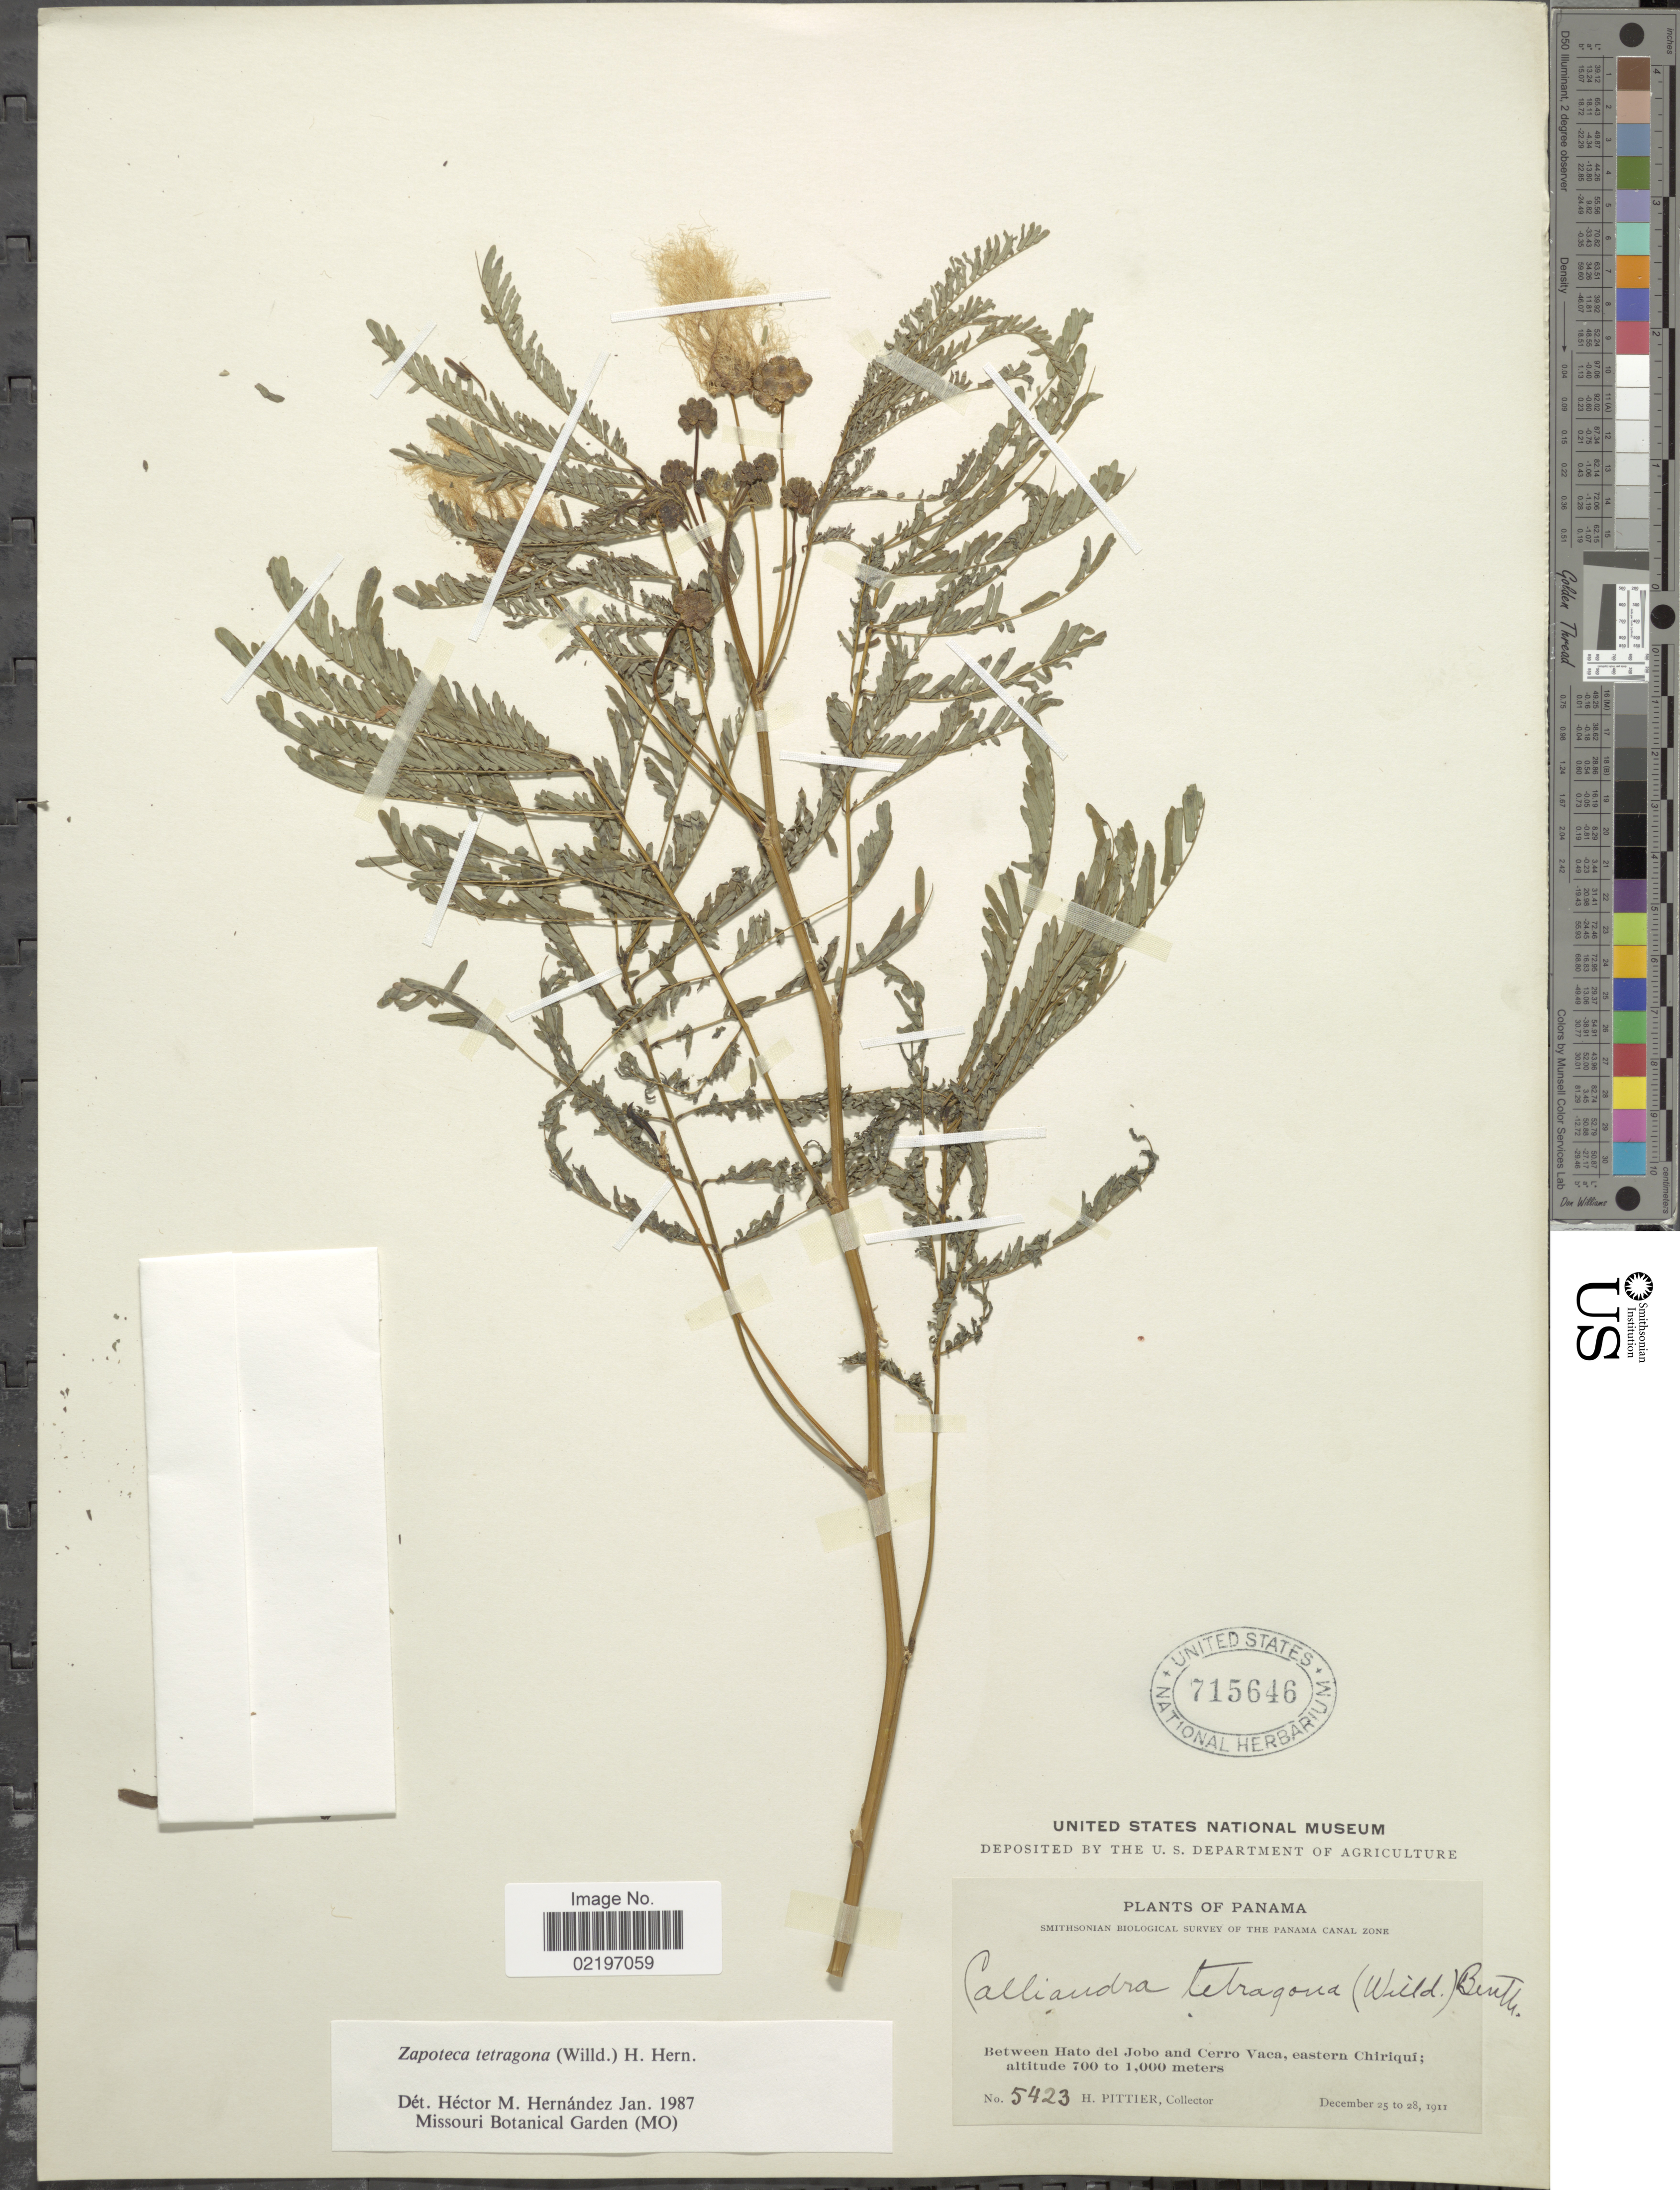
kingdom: Plantae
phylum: Tracheophyta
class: Magnoliopsida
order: Fabales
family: Fabaceae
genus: Zapoteca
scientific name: Zapoteca tetragona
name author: (Willd.) H.M. Hern.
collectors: H. F. Pittier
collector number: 5423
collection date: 1911-12-25/1911-12-28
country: Panama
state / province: Chiriqui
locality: Panama Canal Zone. Between Hato del Jobo and Cerro Vaca, eastern Chiriqui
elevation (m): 700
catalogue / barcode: US 715646